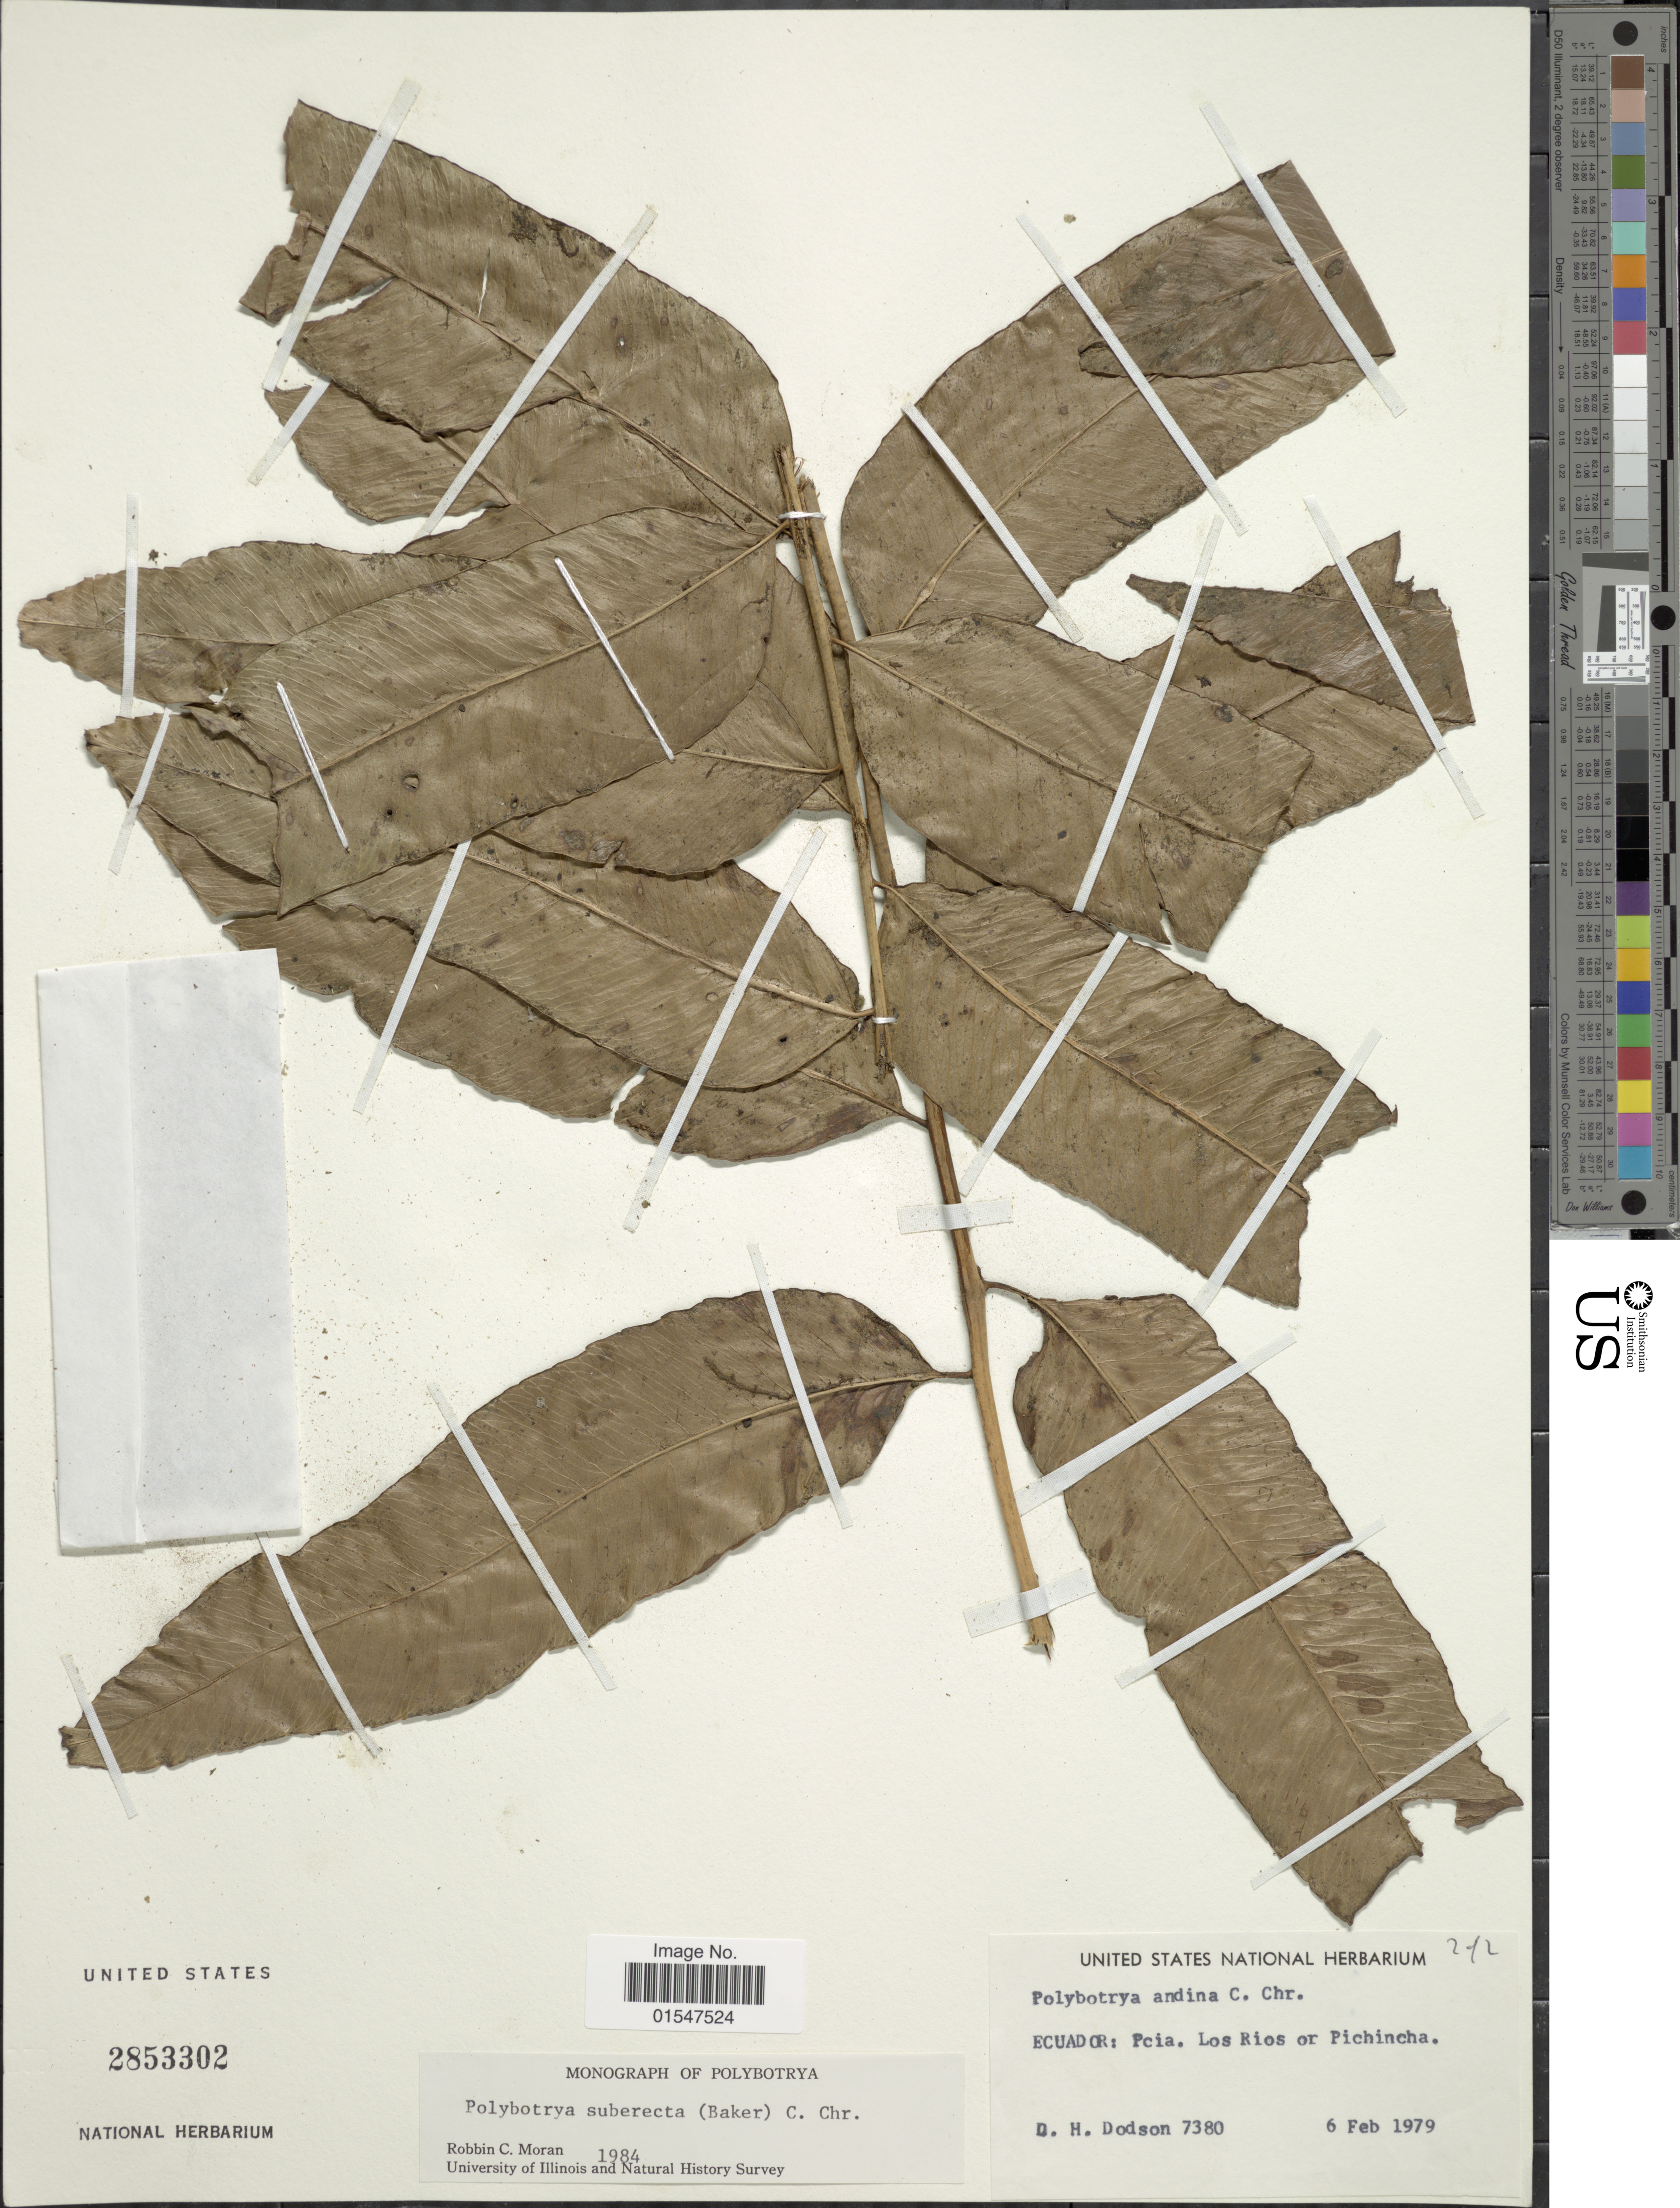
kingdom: Plantae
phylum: Tracheophyta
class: Polypodiopsida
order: Polypodiales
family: Dryopteridaceae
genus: Polybotrya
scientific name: Polybotrya suberecta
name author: (Baker) C. Chr.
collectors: D. Dodson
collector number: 7380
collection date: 1979-02-06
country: Ecuador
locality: Pcia. Los Rios or Pichincha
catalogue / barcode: US 2853302